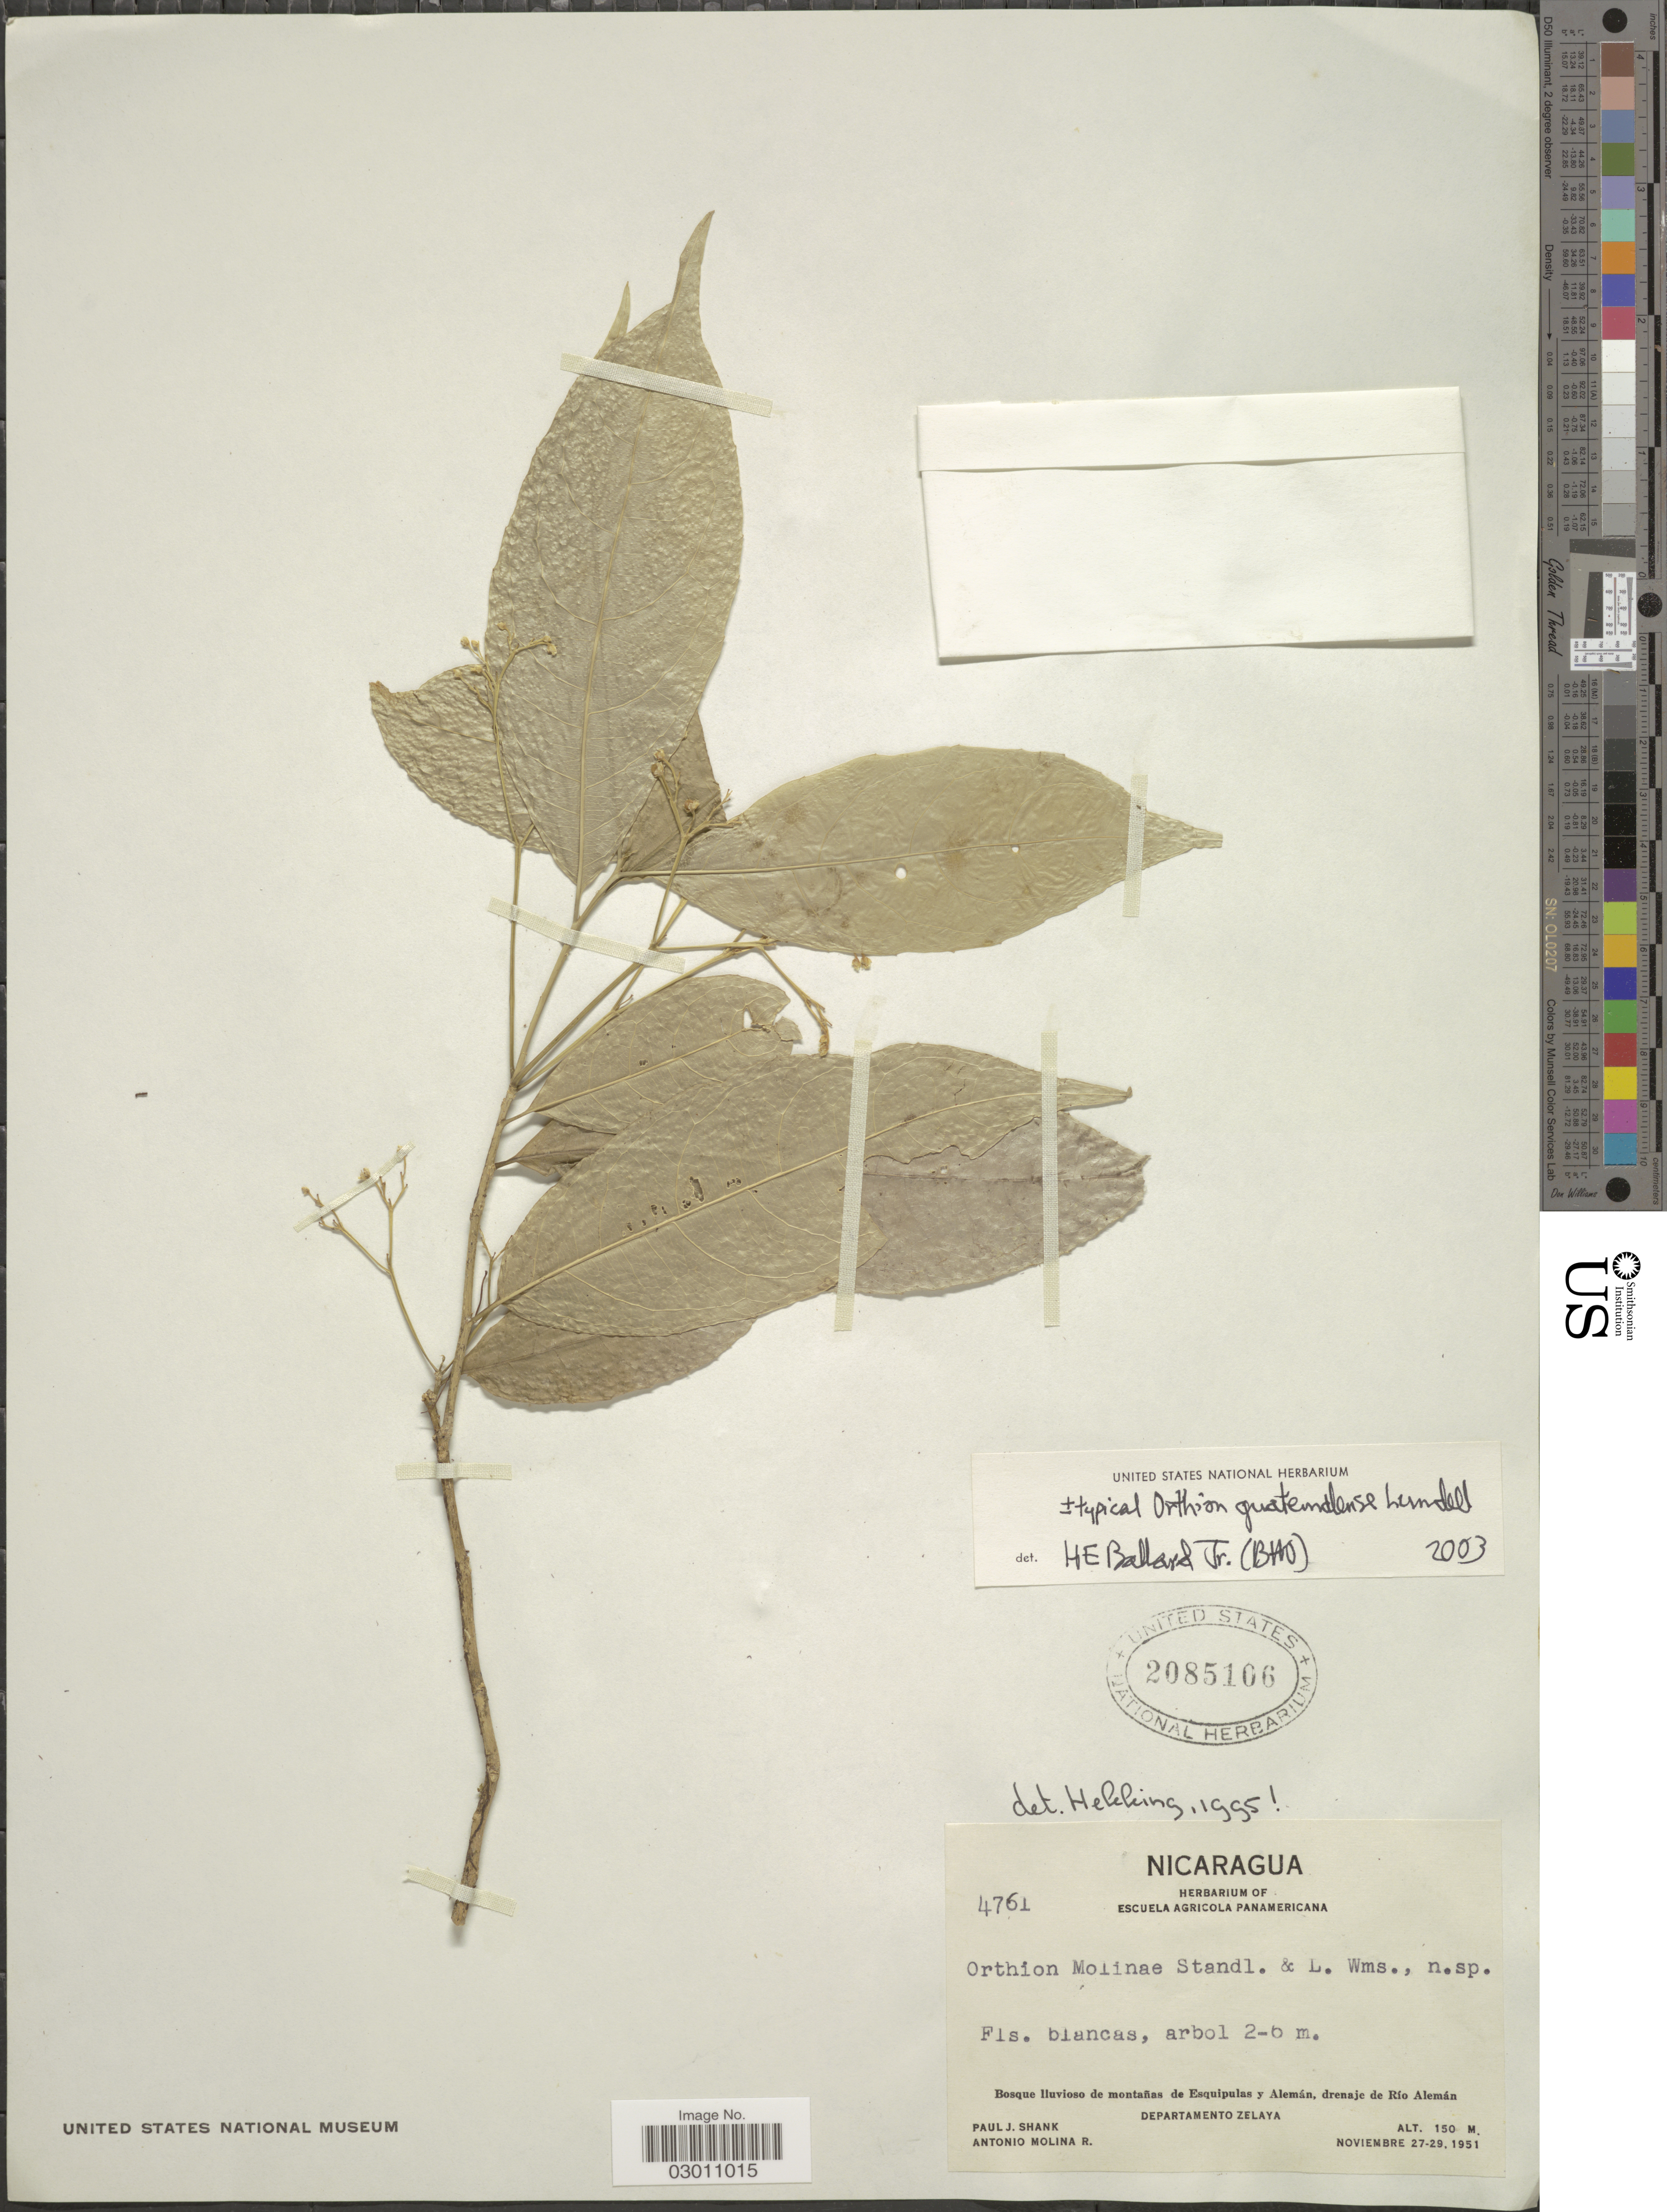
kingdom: Plantae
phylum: Tracheophyta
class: Magnoliopsida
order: Malpighiales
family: Violaceae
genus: Orthion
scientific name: Orthion guatemalense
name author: Lundell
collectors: P. J. Shank & A. Molina R.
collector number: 4761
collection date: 1951-11-27/1951-11-29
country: Nicaragua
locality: Bosque lluvioso de montañas de Esquipulas y Alemán, drenaje de Río Alemán. Departamento Zelaya.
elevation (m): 150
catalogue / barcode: US 2085106